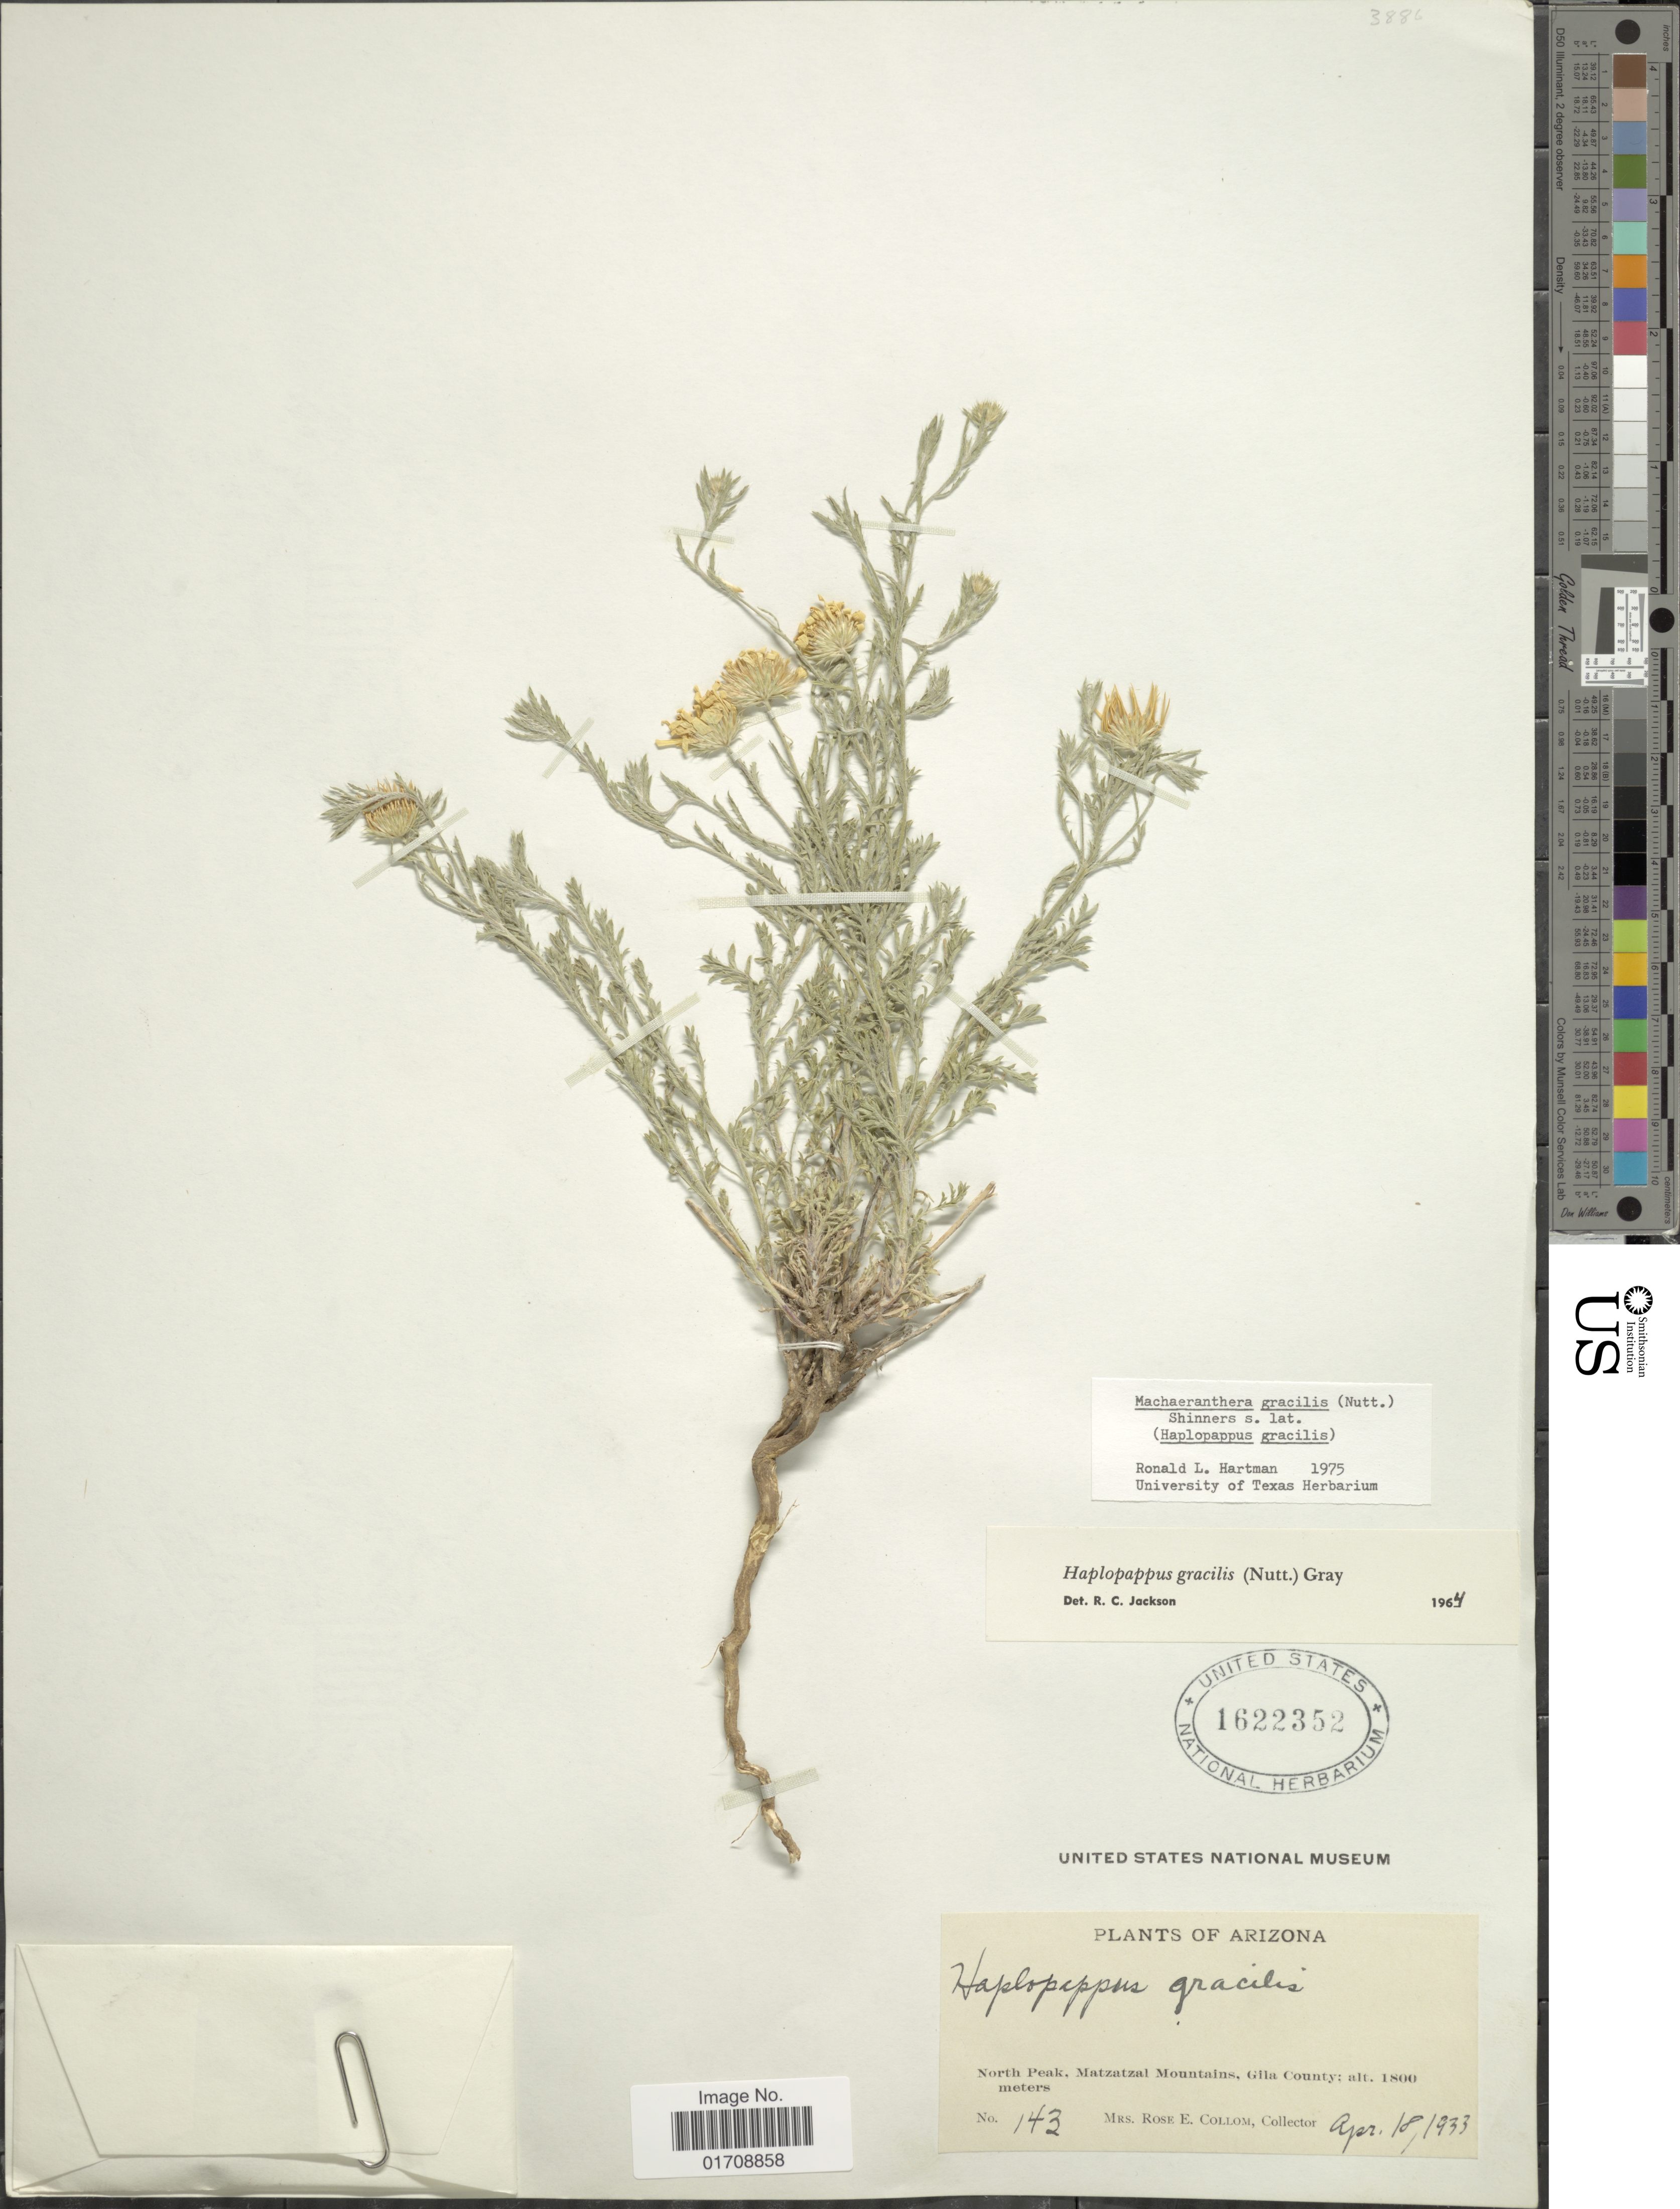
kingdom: Plantae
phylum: Tracheophyta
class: Magnoliopsida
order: Asterales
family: Asteraceae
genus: Machaeranthera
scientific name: Machaeranthera gracilis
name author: (Nutt.) Shinners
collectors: R. E. Collom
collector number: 143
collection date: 1933-04-18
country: United States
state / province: Arizona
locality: North Peak, Matzatzal Mountains, Gila County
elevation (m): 1800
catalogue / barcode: US 1622352